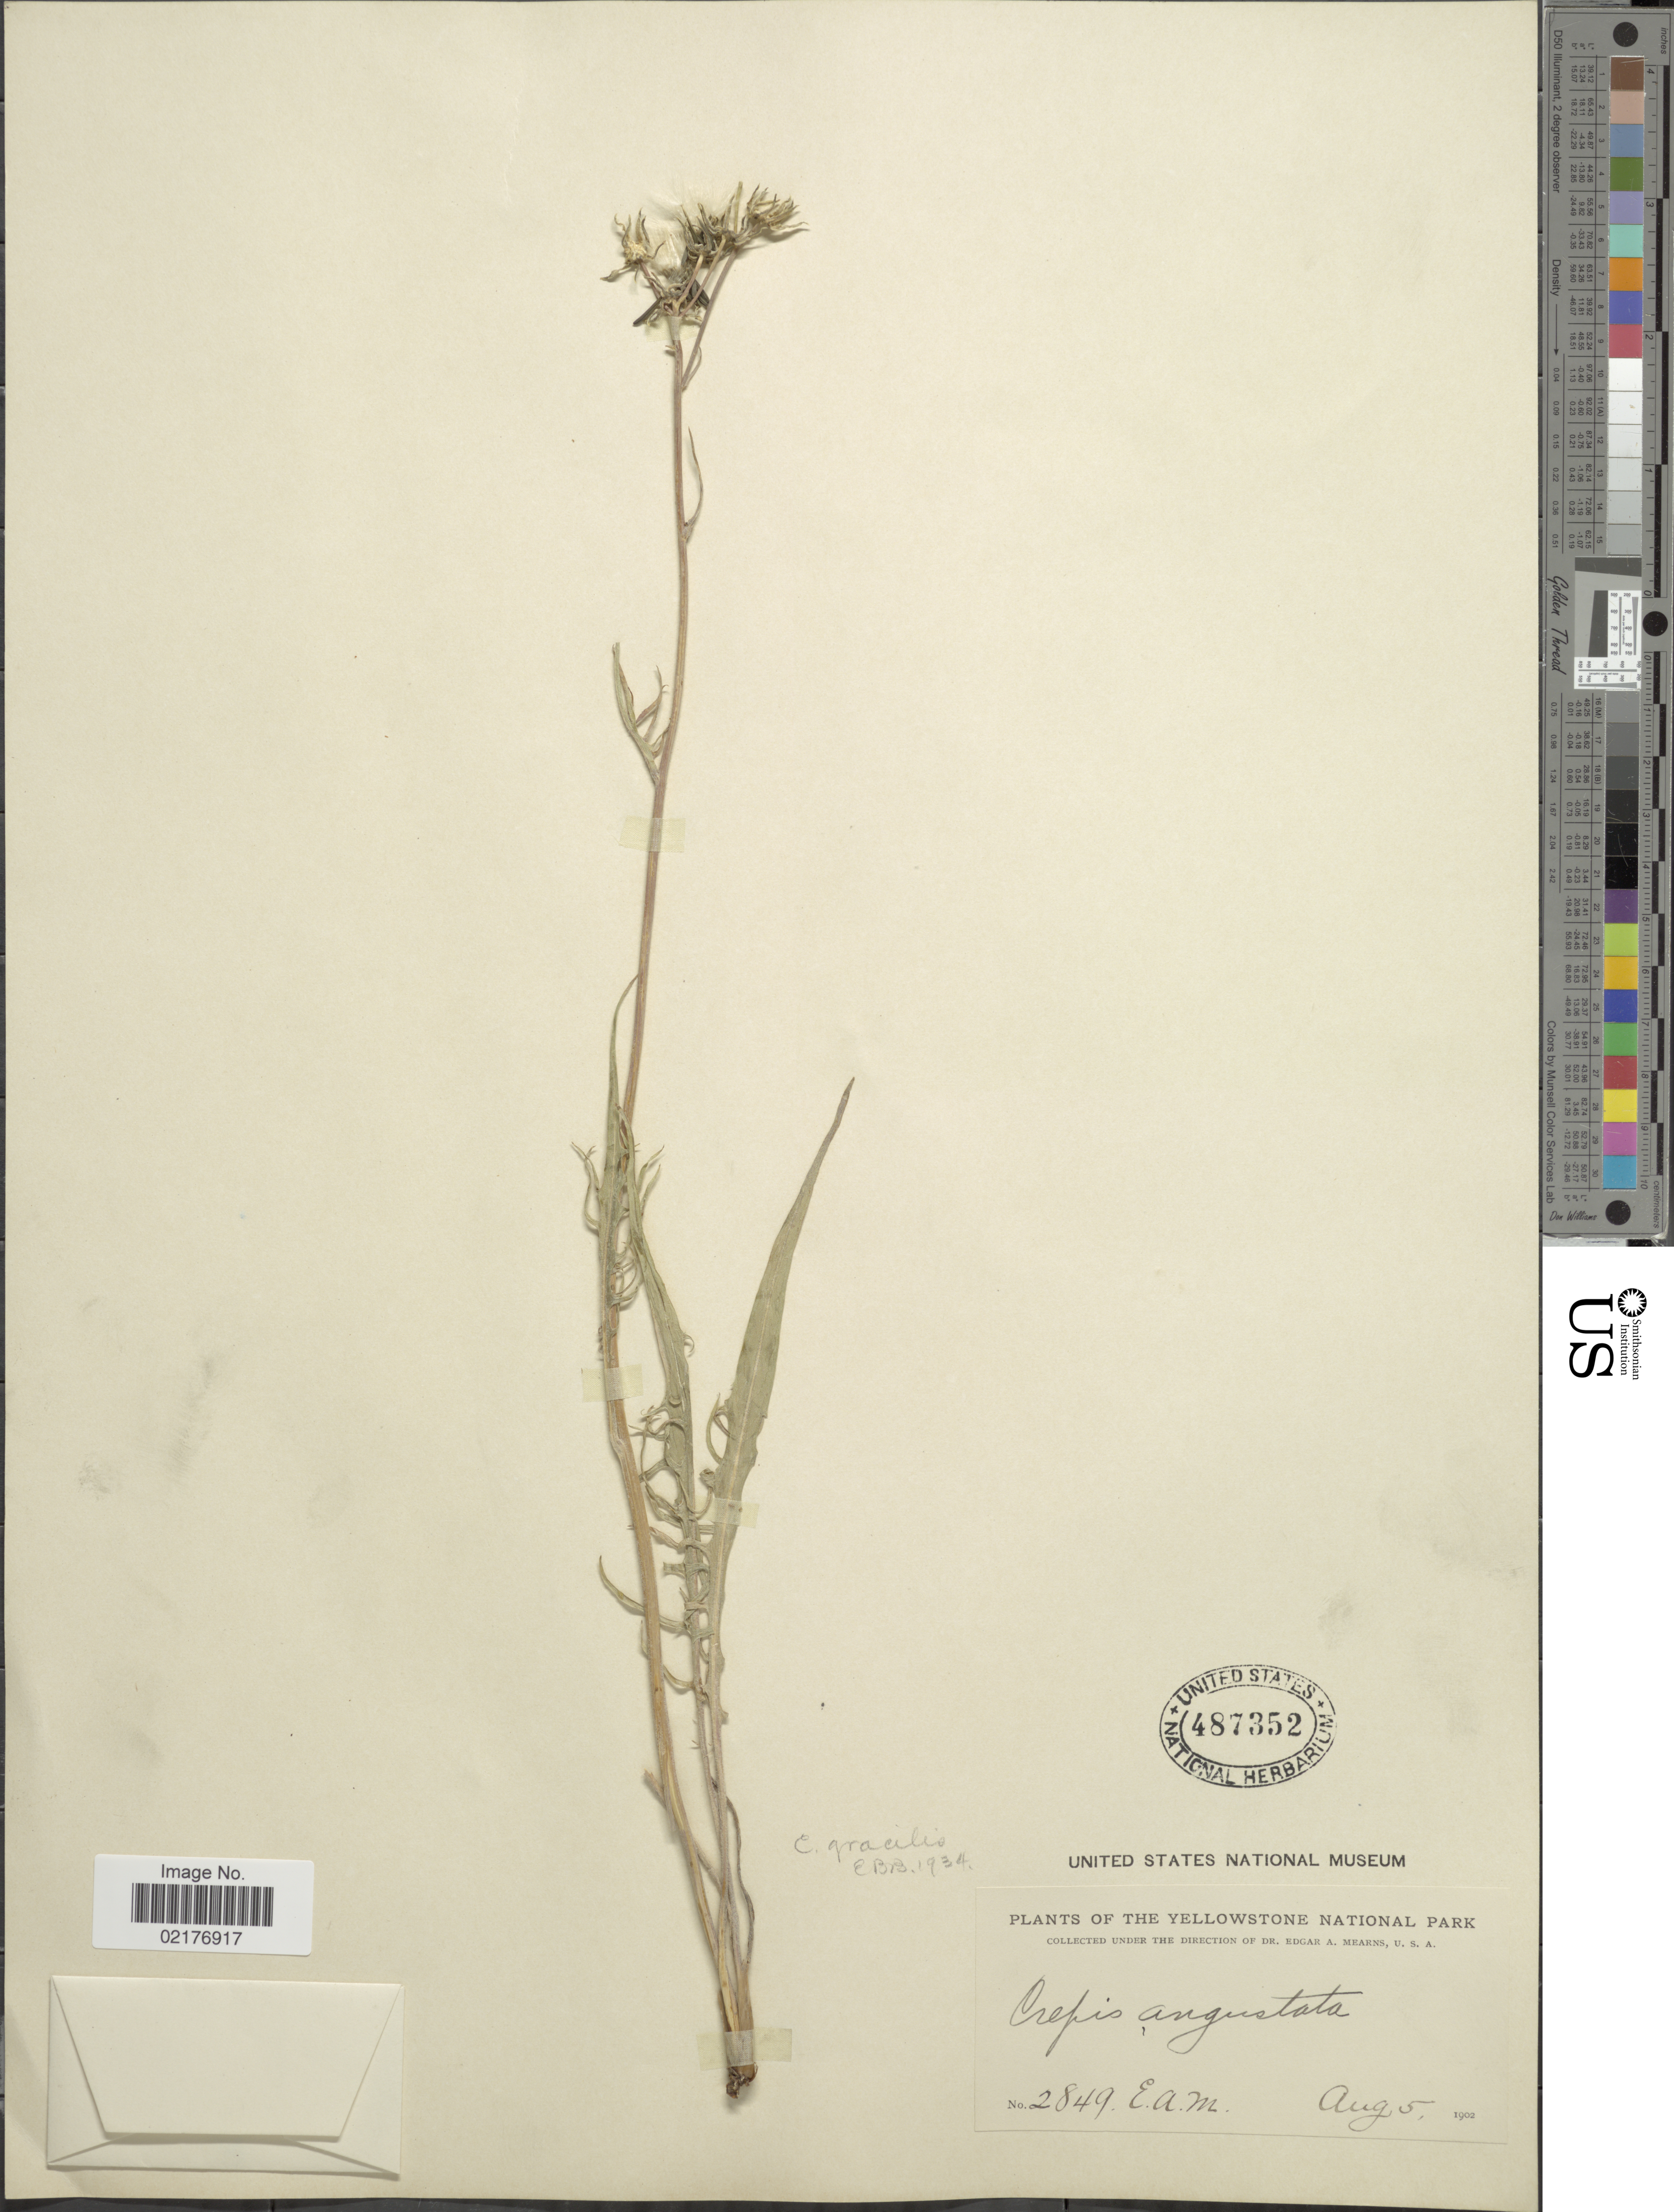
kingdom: Plantae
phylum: Tracheophyta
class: Magnoliopsida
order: Asterales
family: Asteraceae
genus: Crepis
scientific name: Crepis atribarba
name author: A. Heller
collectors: E. A. Mearns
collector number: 2849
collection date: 1902-08-05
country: United States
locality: The Yellowstone National Park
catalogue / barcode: US 487352